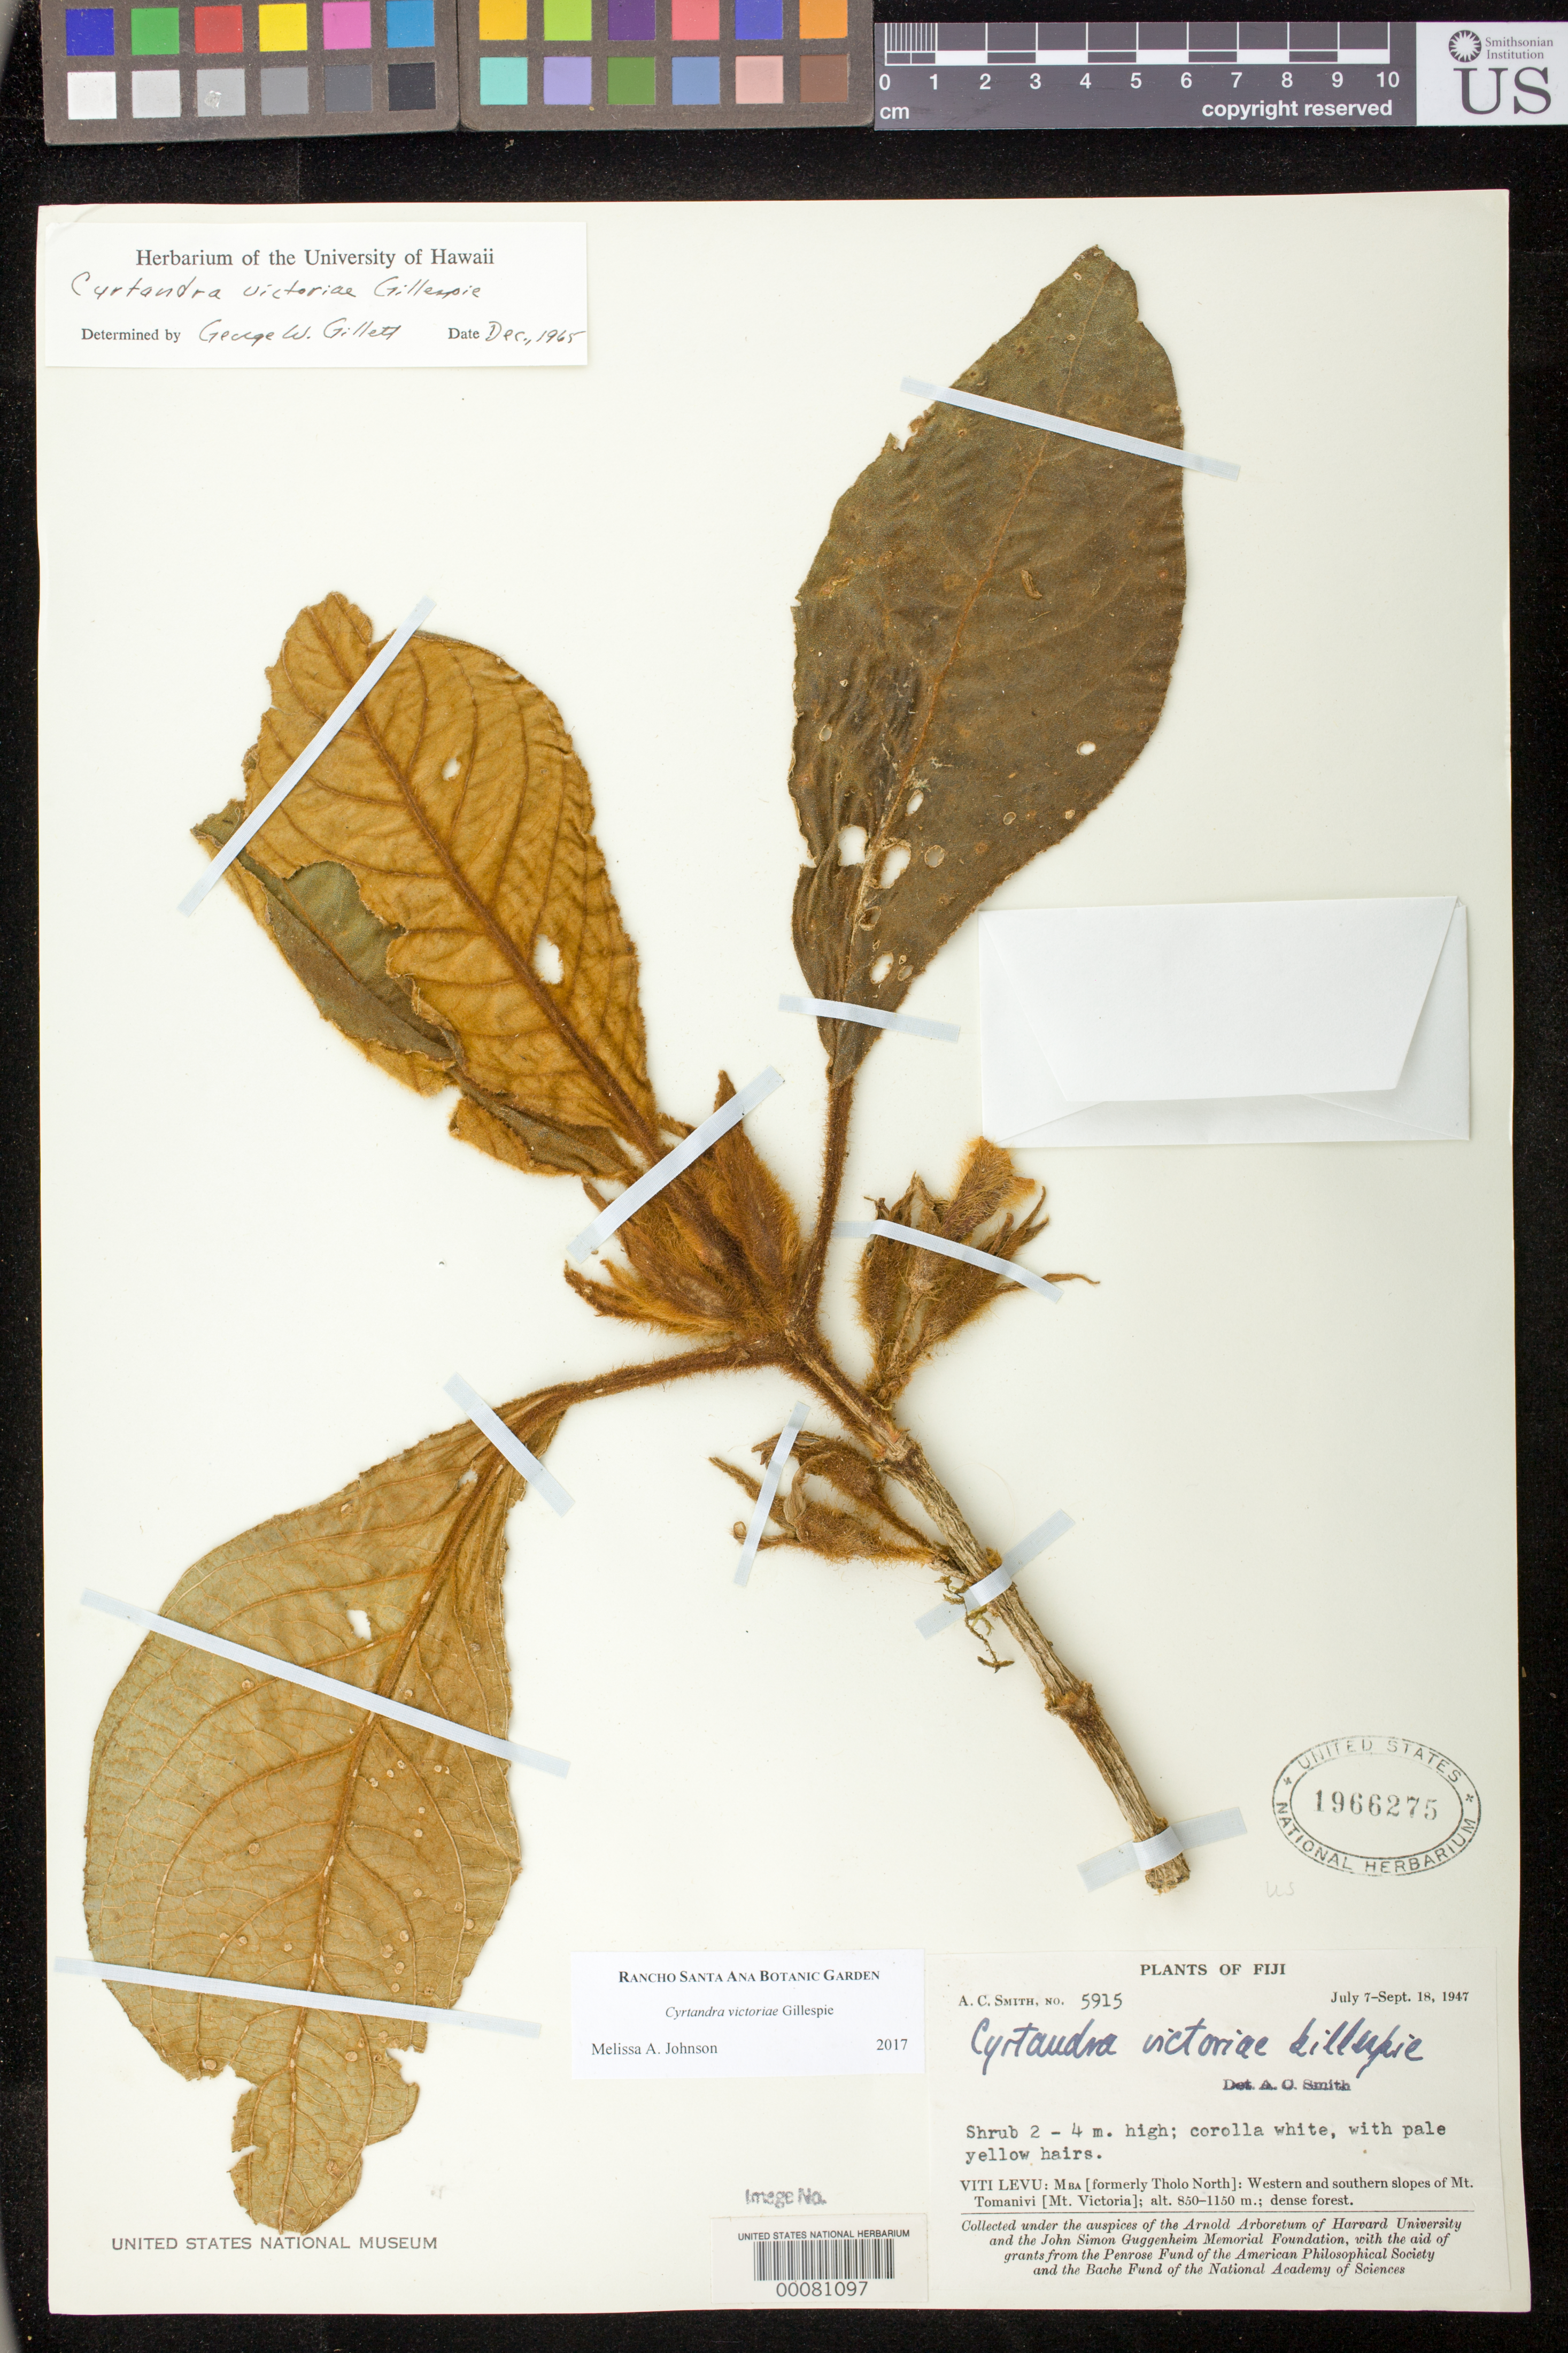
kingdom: Plantae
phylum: Tracheophyta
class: Magnoliopsida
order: Lamiales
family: Gesneriaceae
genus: Cyrtandra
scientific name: Cyrtandra victoriae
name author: Gillespie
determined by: Johnson, Melissa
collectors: A. C. Smith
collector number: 5915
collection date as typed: Jul-Sep 1947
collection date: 1947-07/1947-09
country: Fiji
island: Viti Levu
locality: Mba ¢formerly tholo north!, western and southern slopes of mt tomanivi ¢mt victoria!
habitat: Dense forest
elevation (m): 850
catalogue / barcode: US 1966275